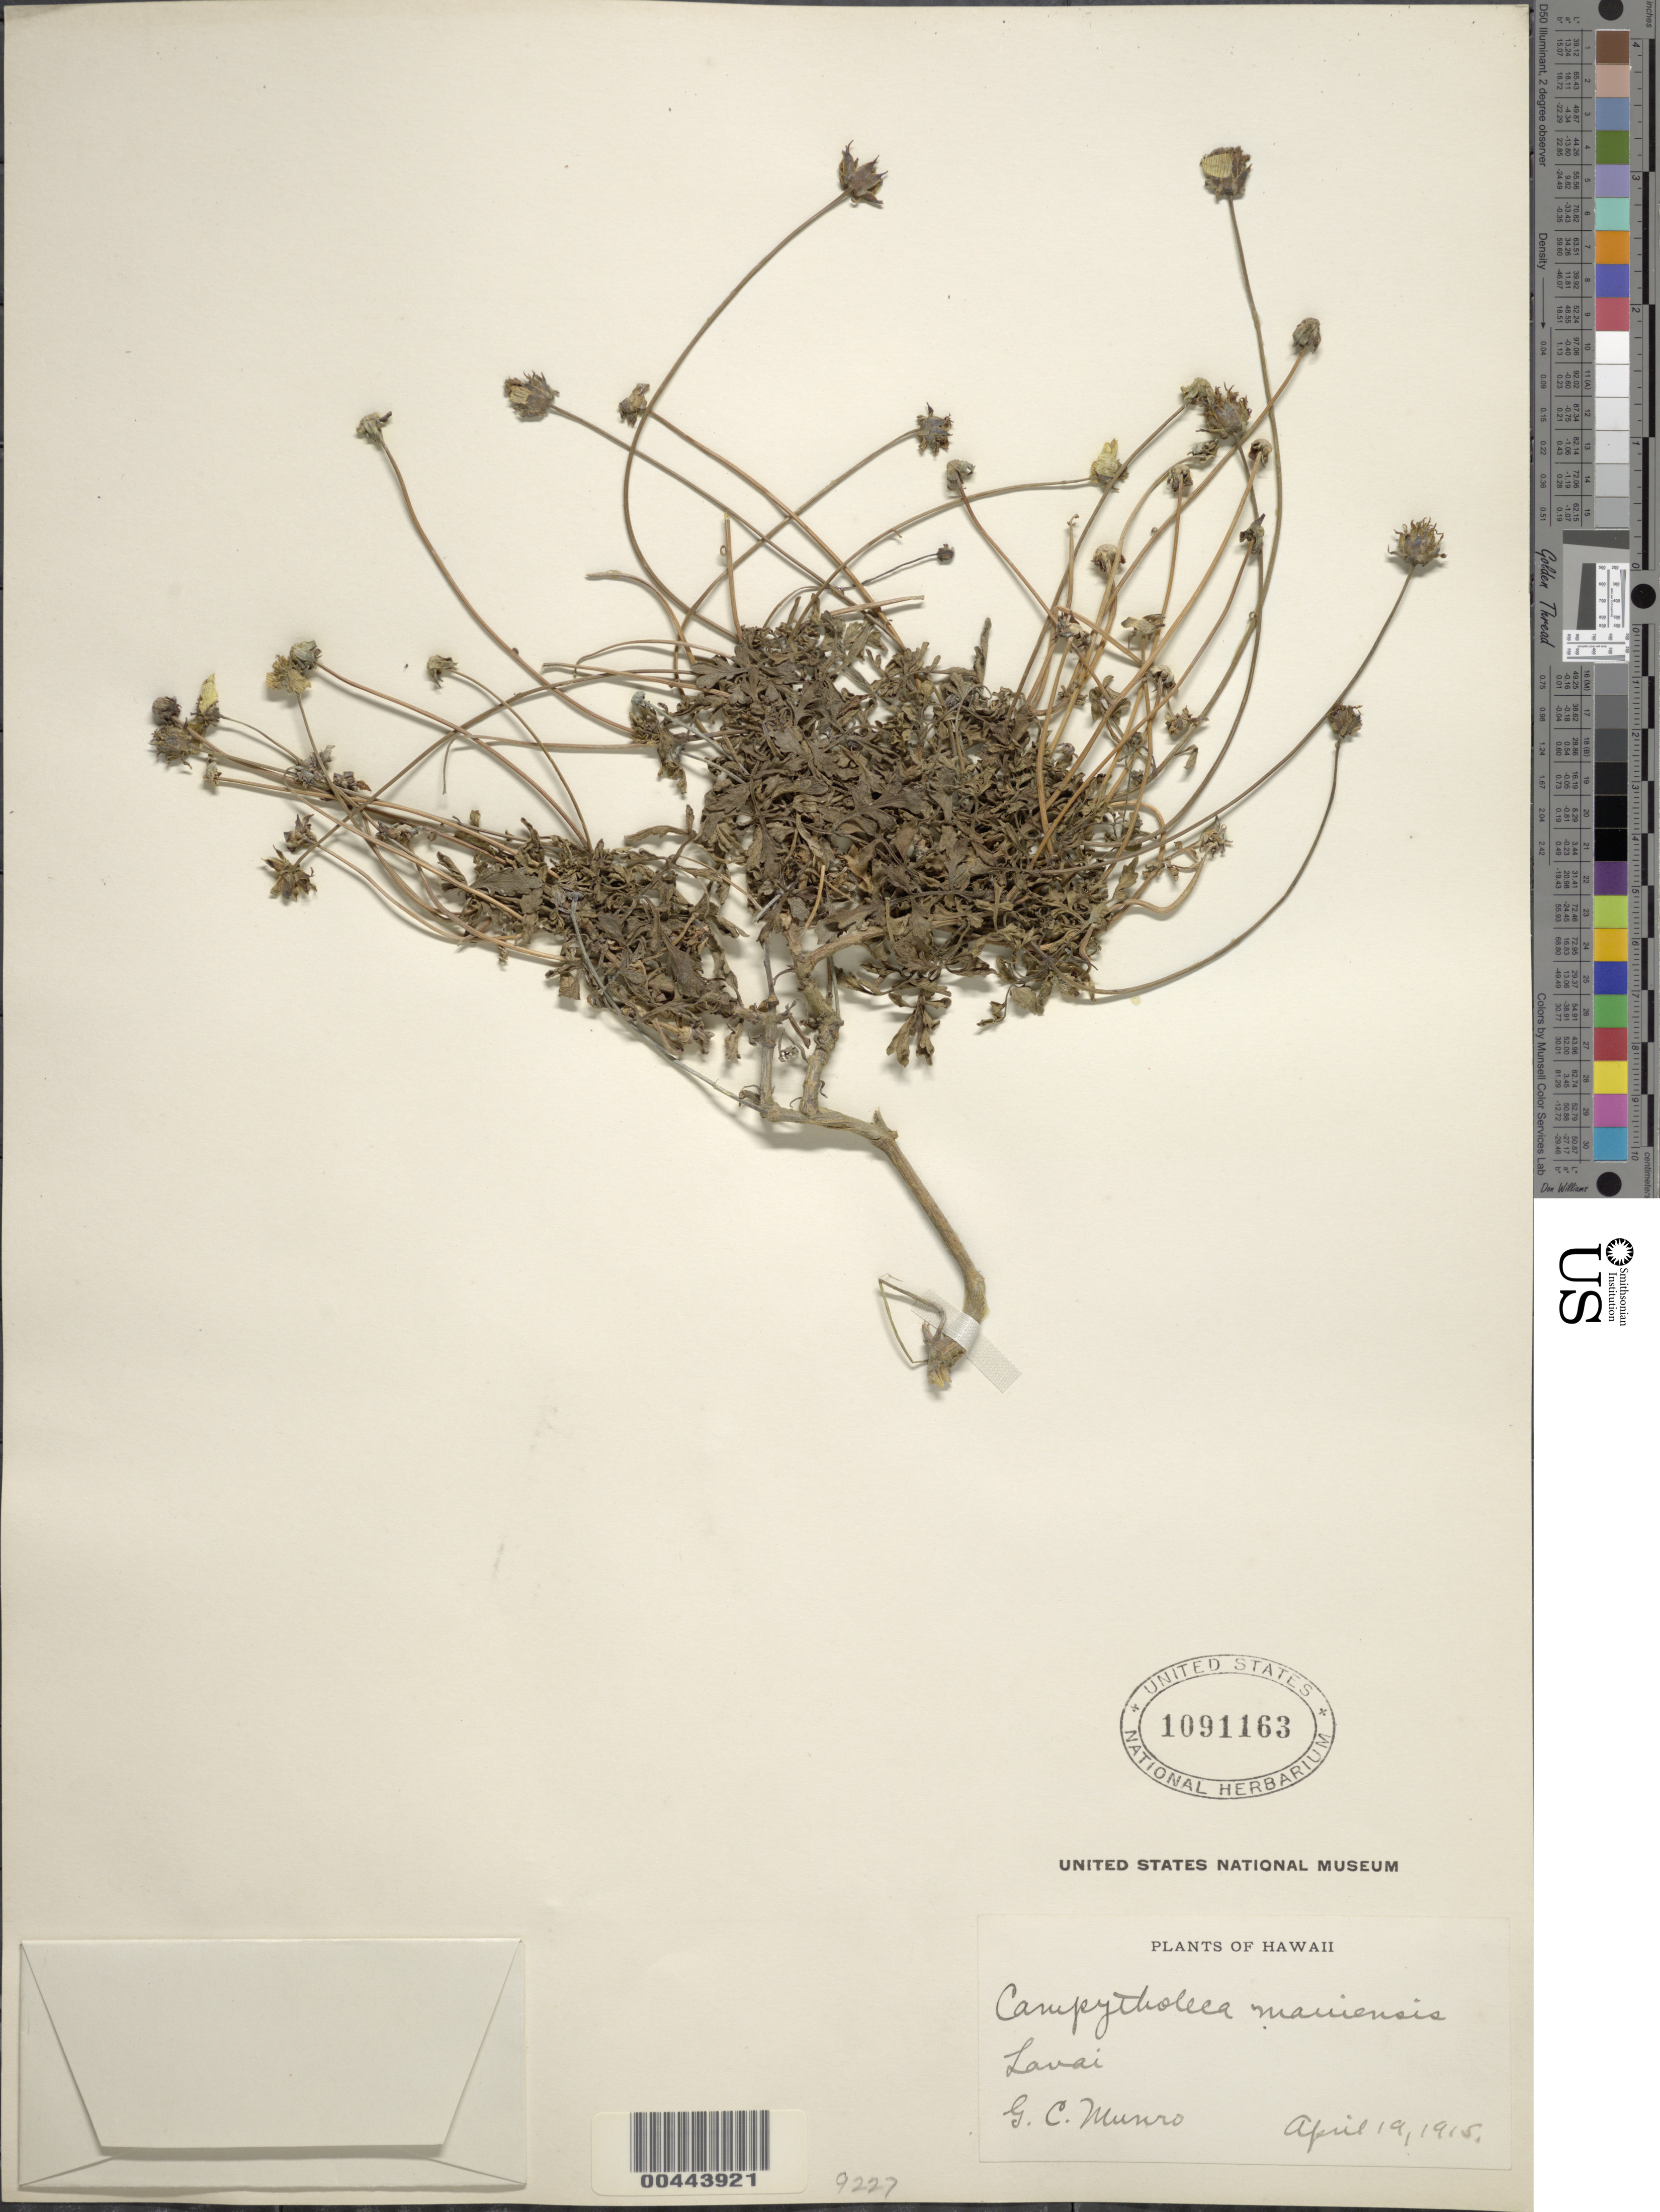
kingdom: Plantae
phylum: Tracheophyta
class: Magnoliopsida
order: Asterales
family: Asteraceae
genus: Bidens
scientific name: Bidens mauiensis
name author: Sherff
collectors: G. C. Munro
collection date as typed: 19 Apr 1915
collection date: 1915-04-19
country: United States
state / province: Hawaii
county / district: Maui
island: Lana'i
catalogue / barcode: US 1091163